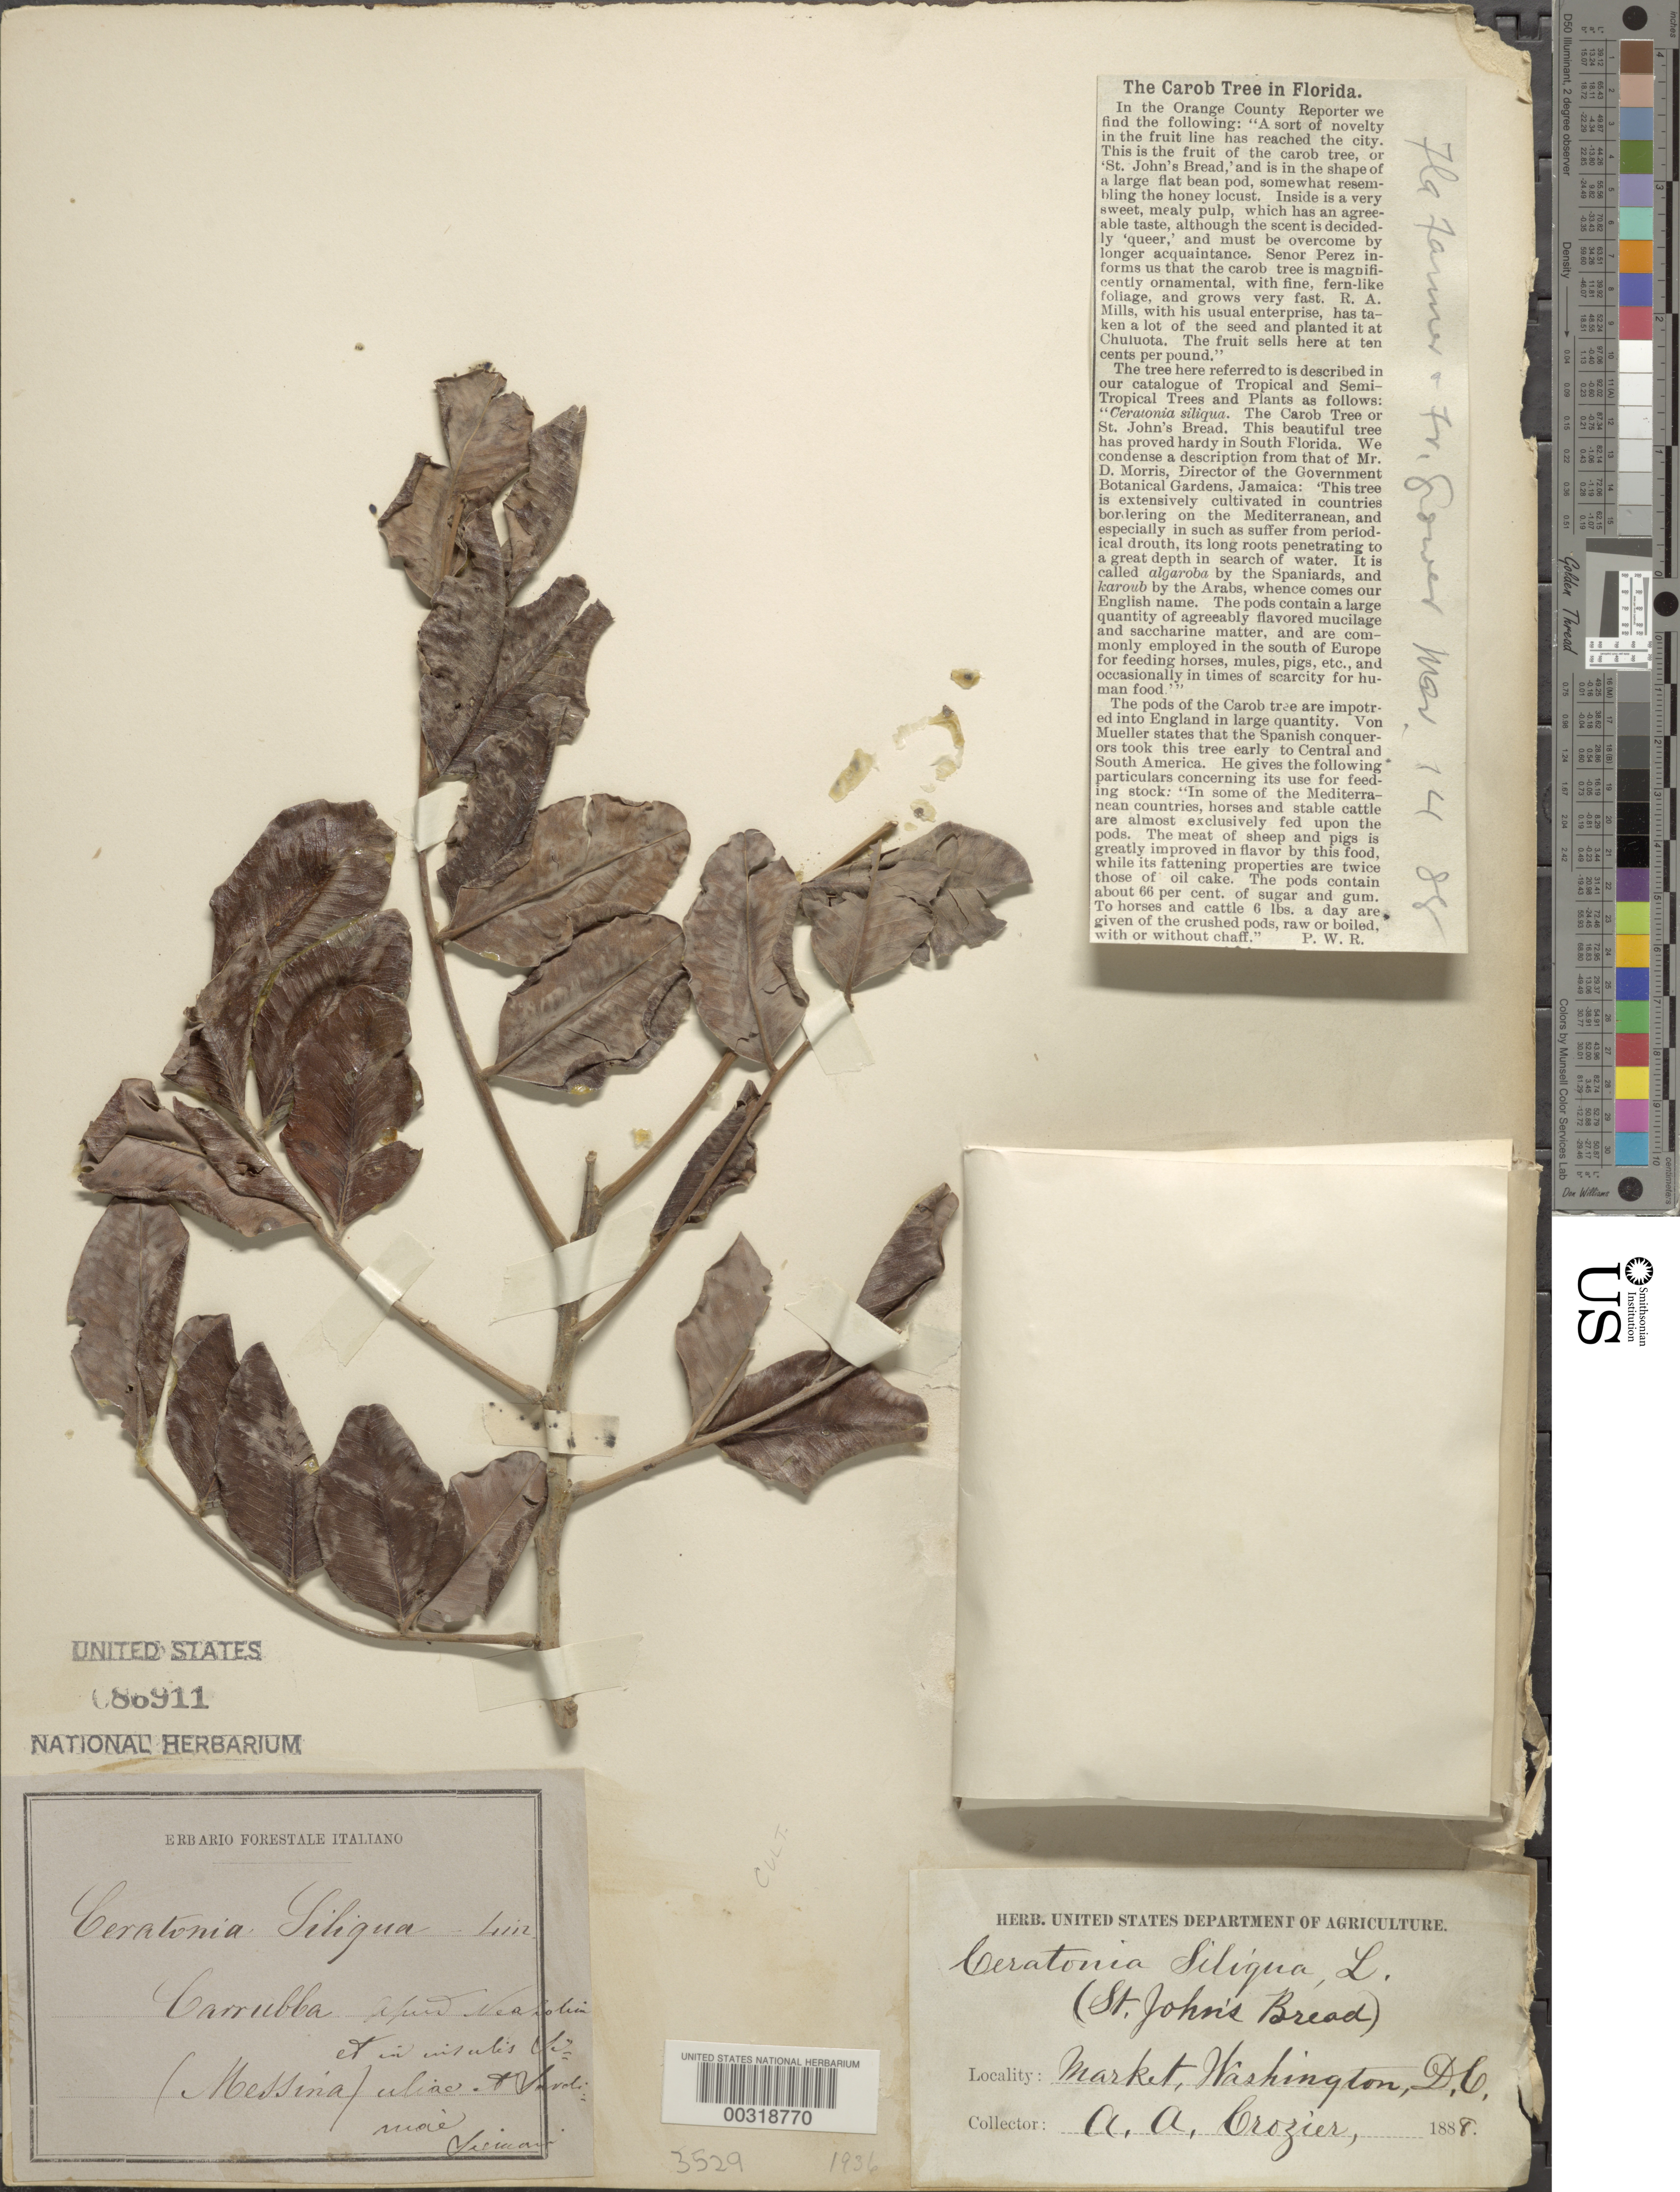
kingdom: Plantae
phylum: Tracheophyta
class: Magnoliopsida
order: Fabales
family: Fabaceae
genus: Ceratonia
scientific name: Ceratonia siliqua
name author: L.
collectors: A. Crozier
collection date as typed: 1888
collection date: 1888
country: United States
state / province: District of Columbia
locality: Market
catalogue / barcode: US 86911